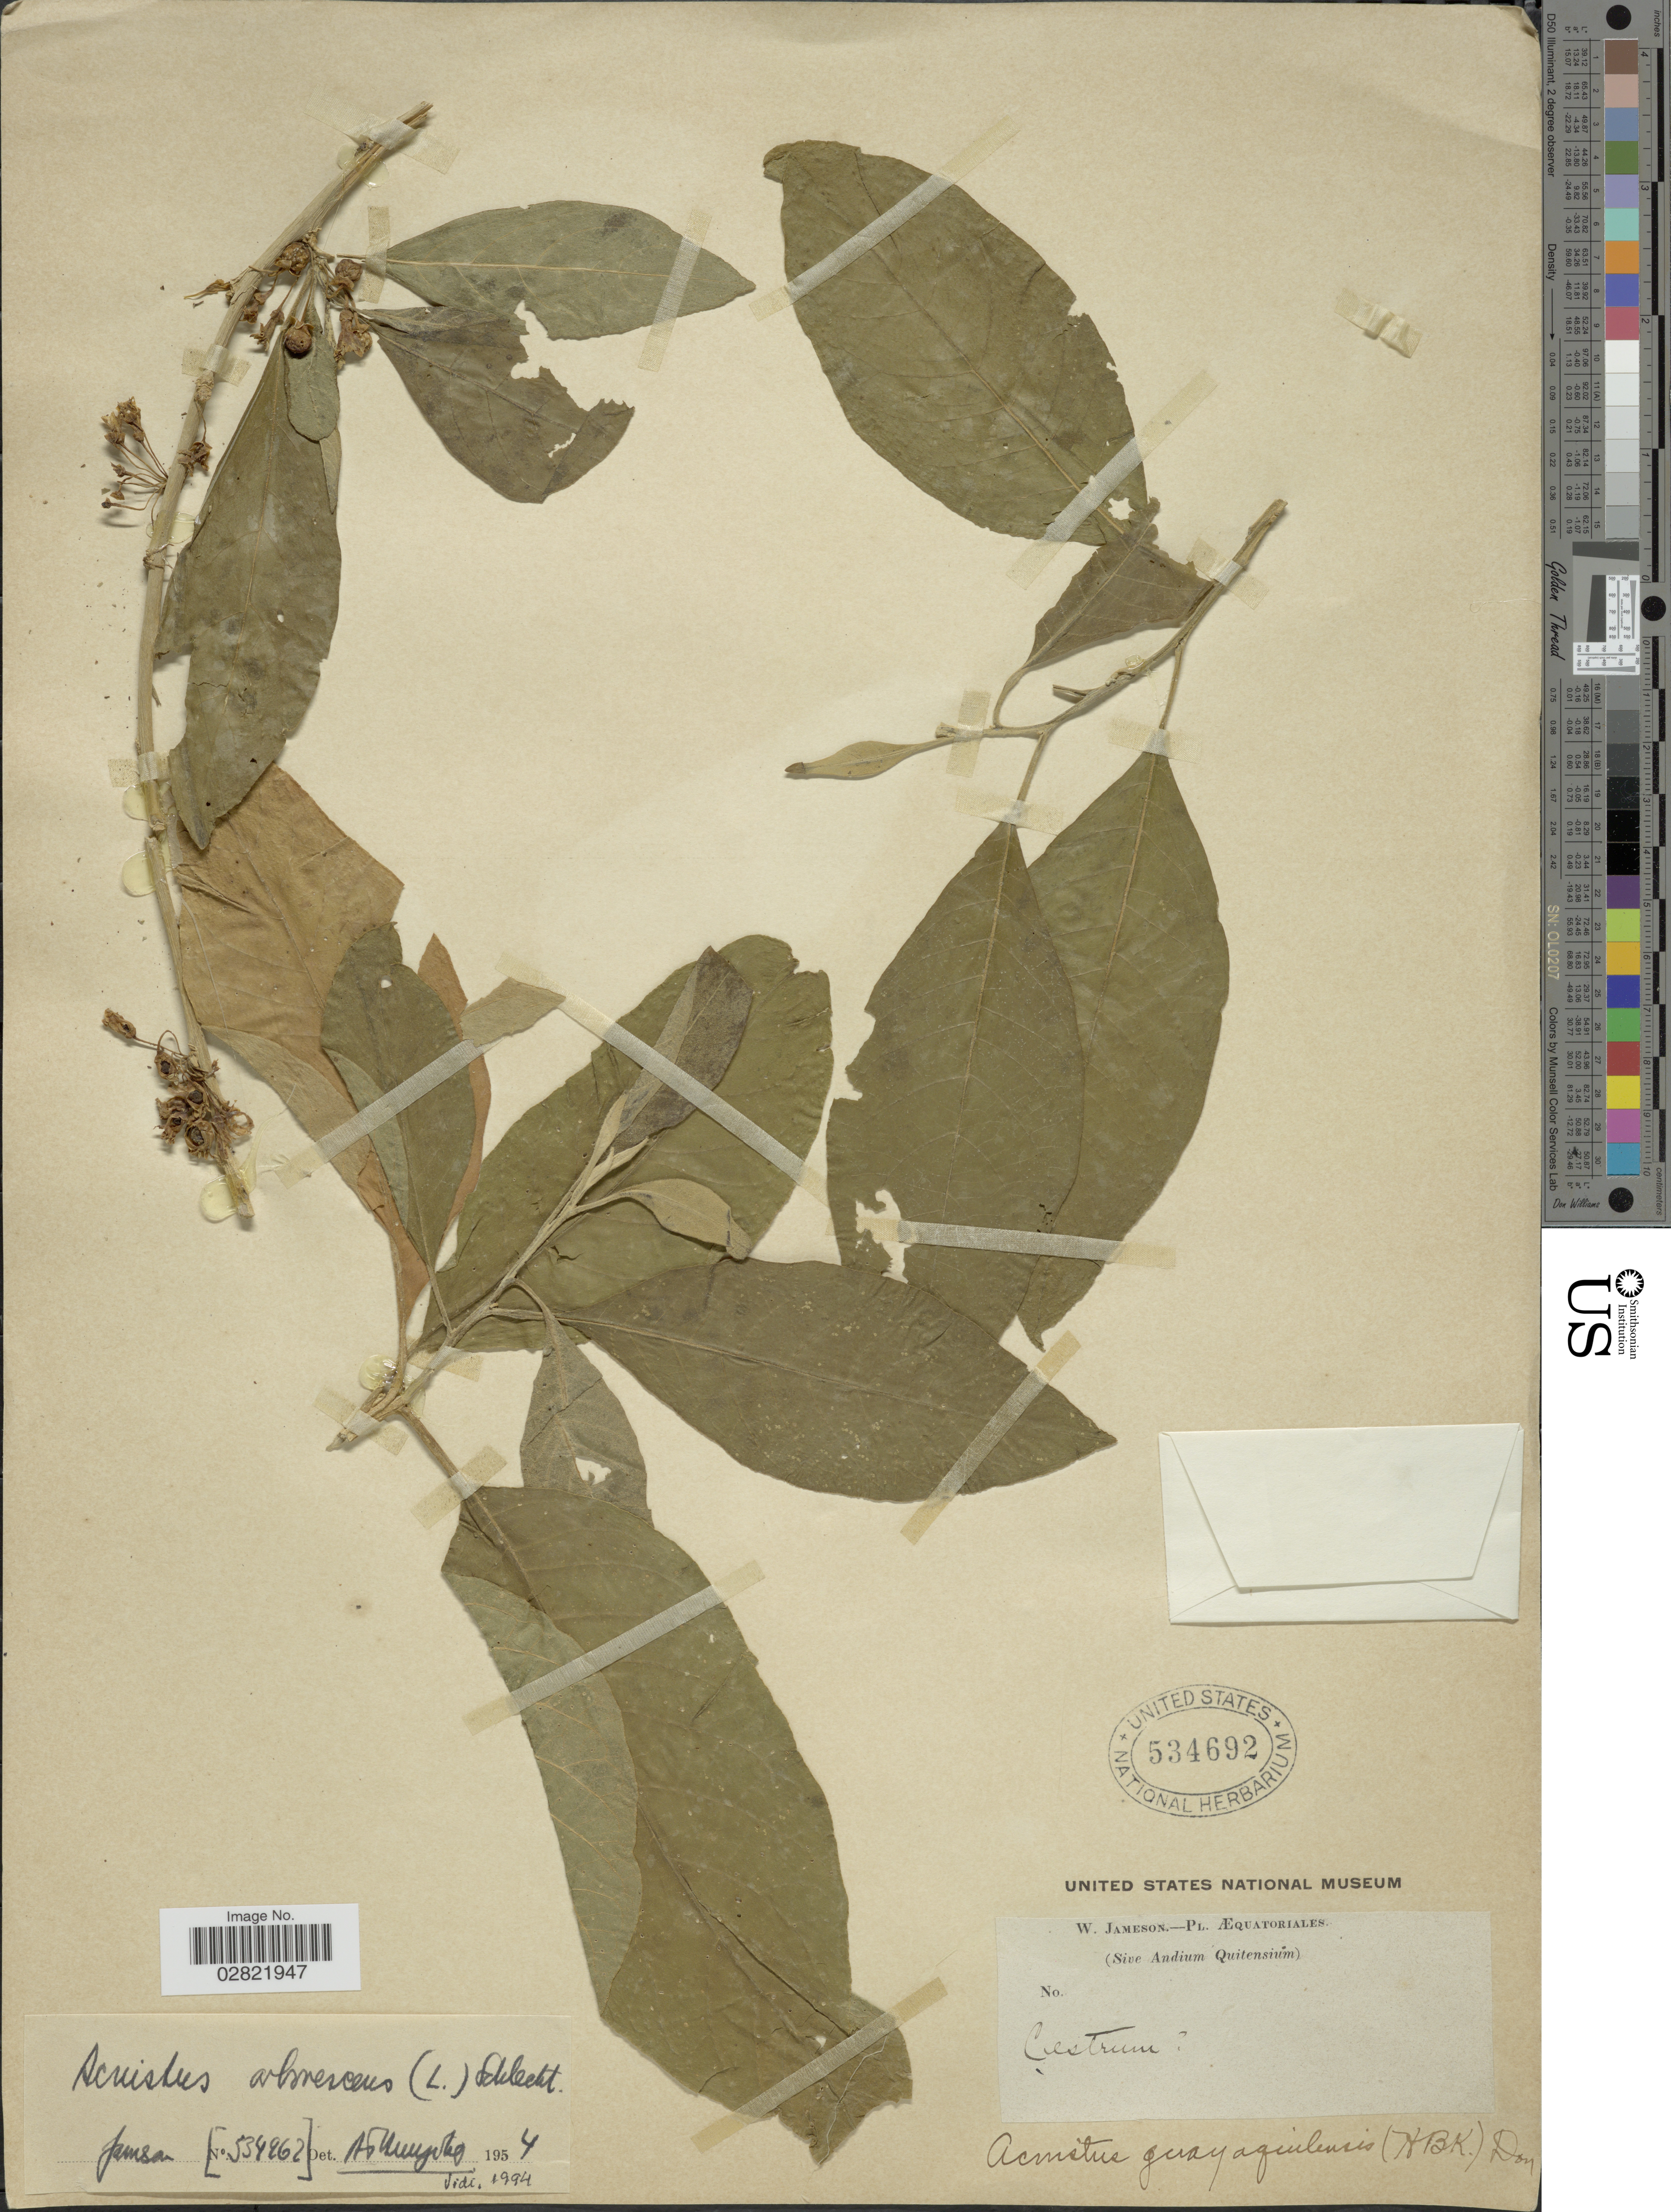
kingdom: Plantae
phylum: Tracheophyta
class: Magnoliopsida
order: Solanales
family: Solanaceae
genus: Acnistus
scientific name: Acnistus arborescens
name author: (L.) Schltdl.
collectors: W. Jameson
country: Ecuador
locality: Æquatoriales.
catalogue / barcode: US 534692